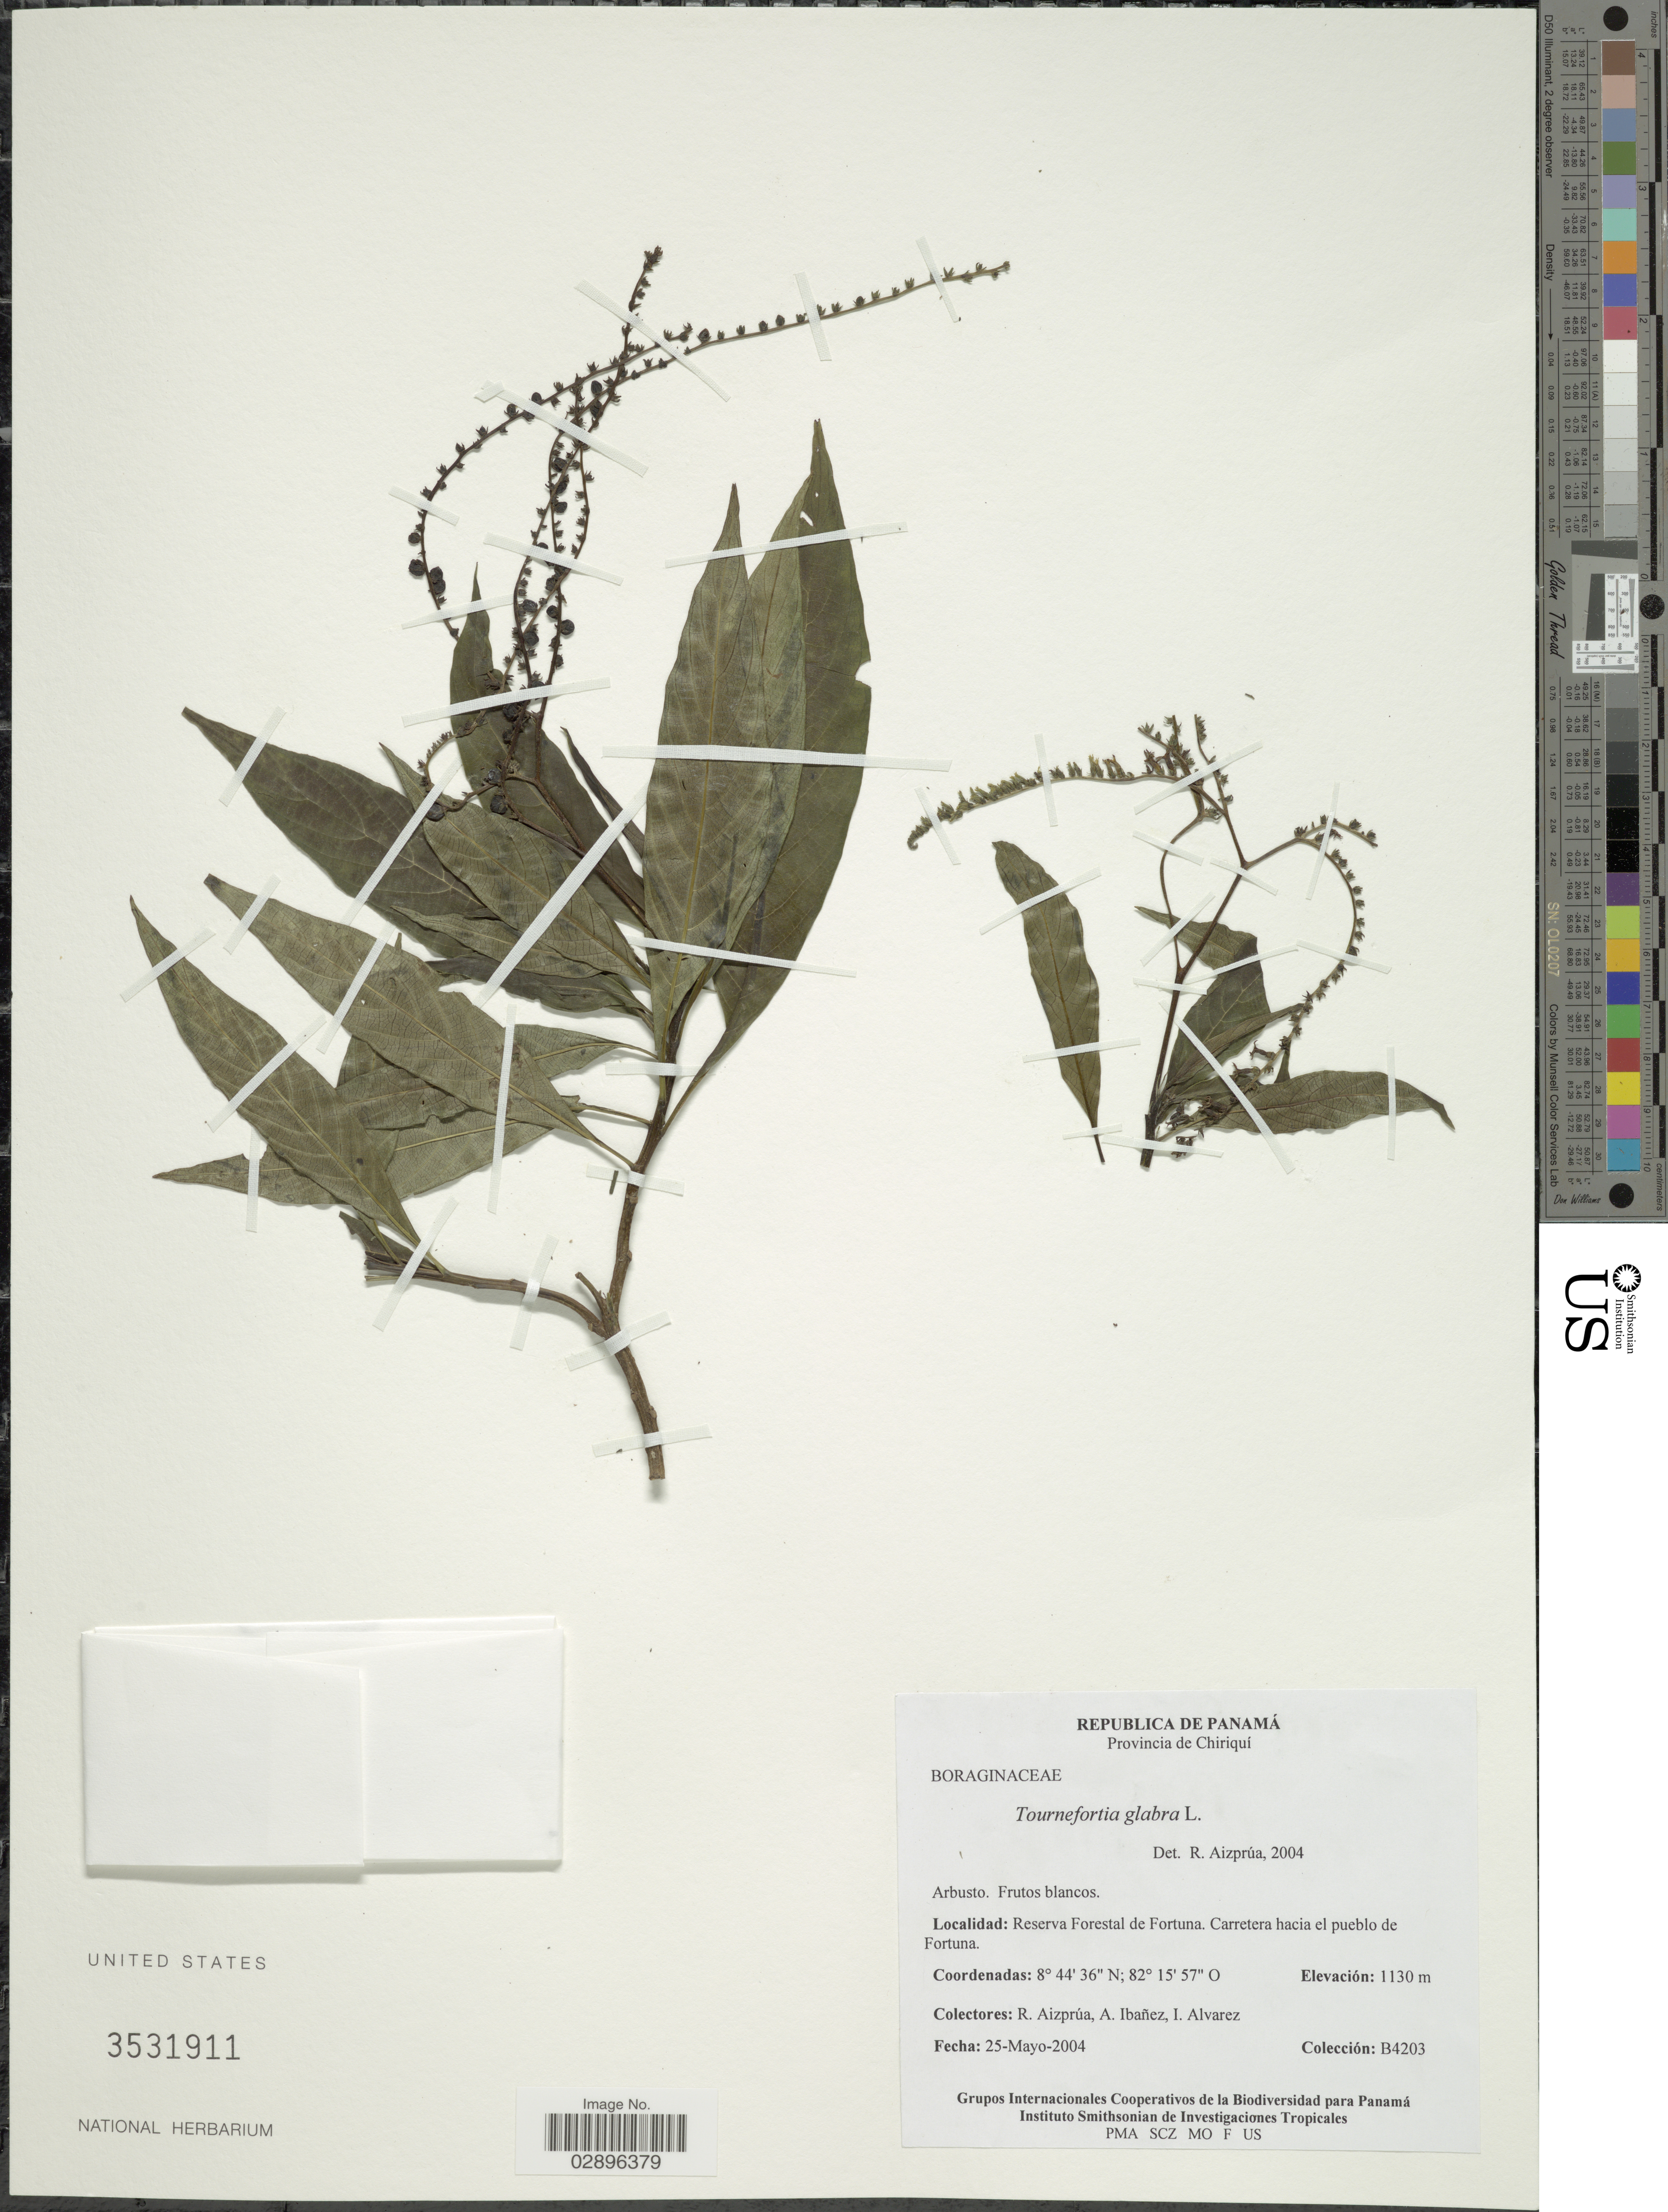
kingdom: Plantae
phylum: Tracheophyta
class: Magnoliopsida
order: Boraginales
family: Heliotropiaceae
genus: Tournefortia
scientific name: Tournefortia glabra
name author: L.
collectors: R. Aizprúa, A. Ibáñez & I. Alvarez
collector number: B4203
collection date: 2004-05-25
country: Panama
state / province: Chiriqui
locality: Reserva Forestal de Fortuna. Carretera hacia el pueblo de Fortuna.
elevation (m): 1130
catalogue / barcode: US 3531911